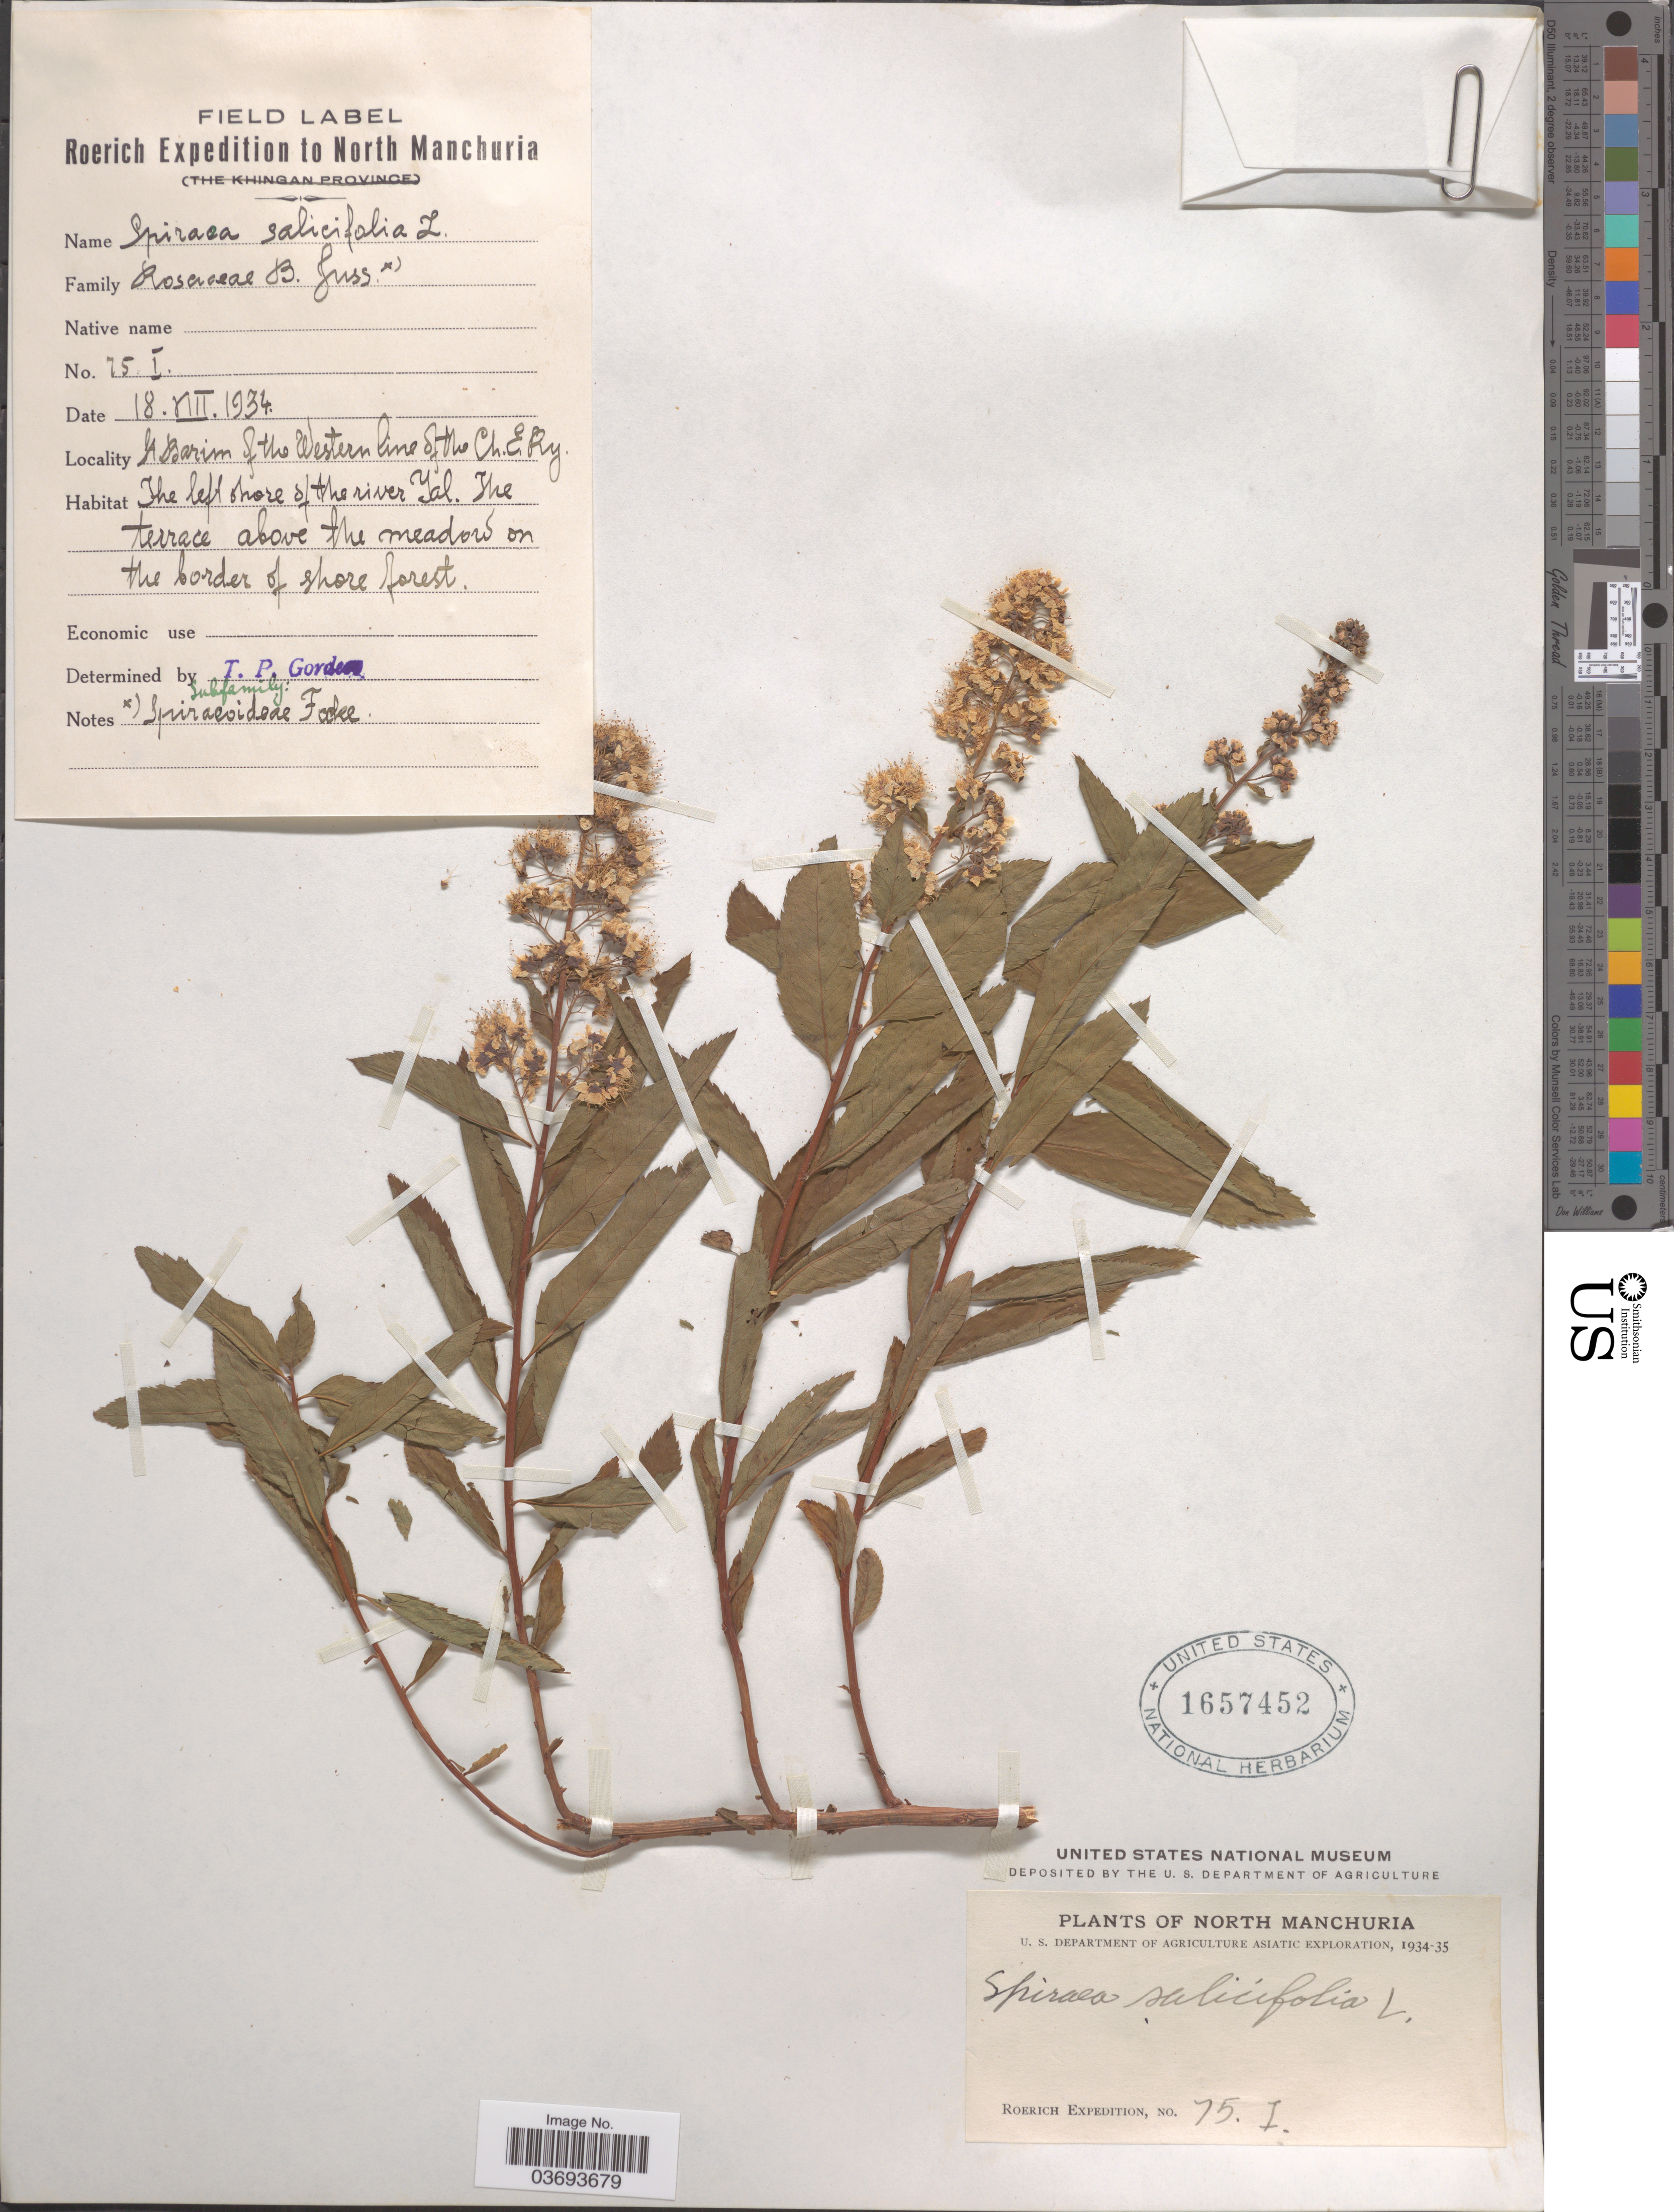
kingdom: Plantae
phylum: Tracheophyta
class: Magnoliopsida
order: Rosales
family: Rosaceae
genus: Spiraea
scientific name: Spiraea salicifolia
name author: L.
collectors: Roerich Expedition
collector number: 75. I.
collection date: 1934-08-18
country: China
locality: North Manchuria. St. Barim of the Western line of the Ch. E. Ry. (Chinese Eastern Railway). The left shore of the river Yal.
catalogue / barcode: US 1657452